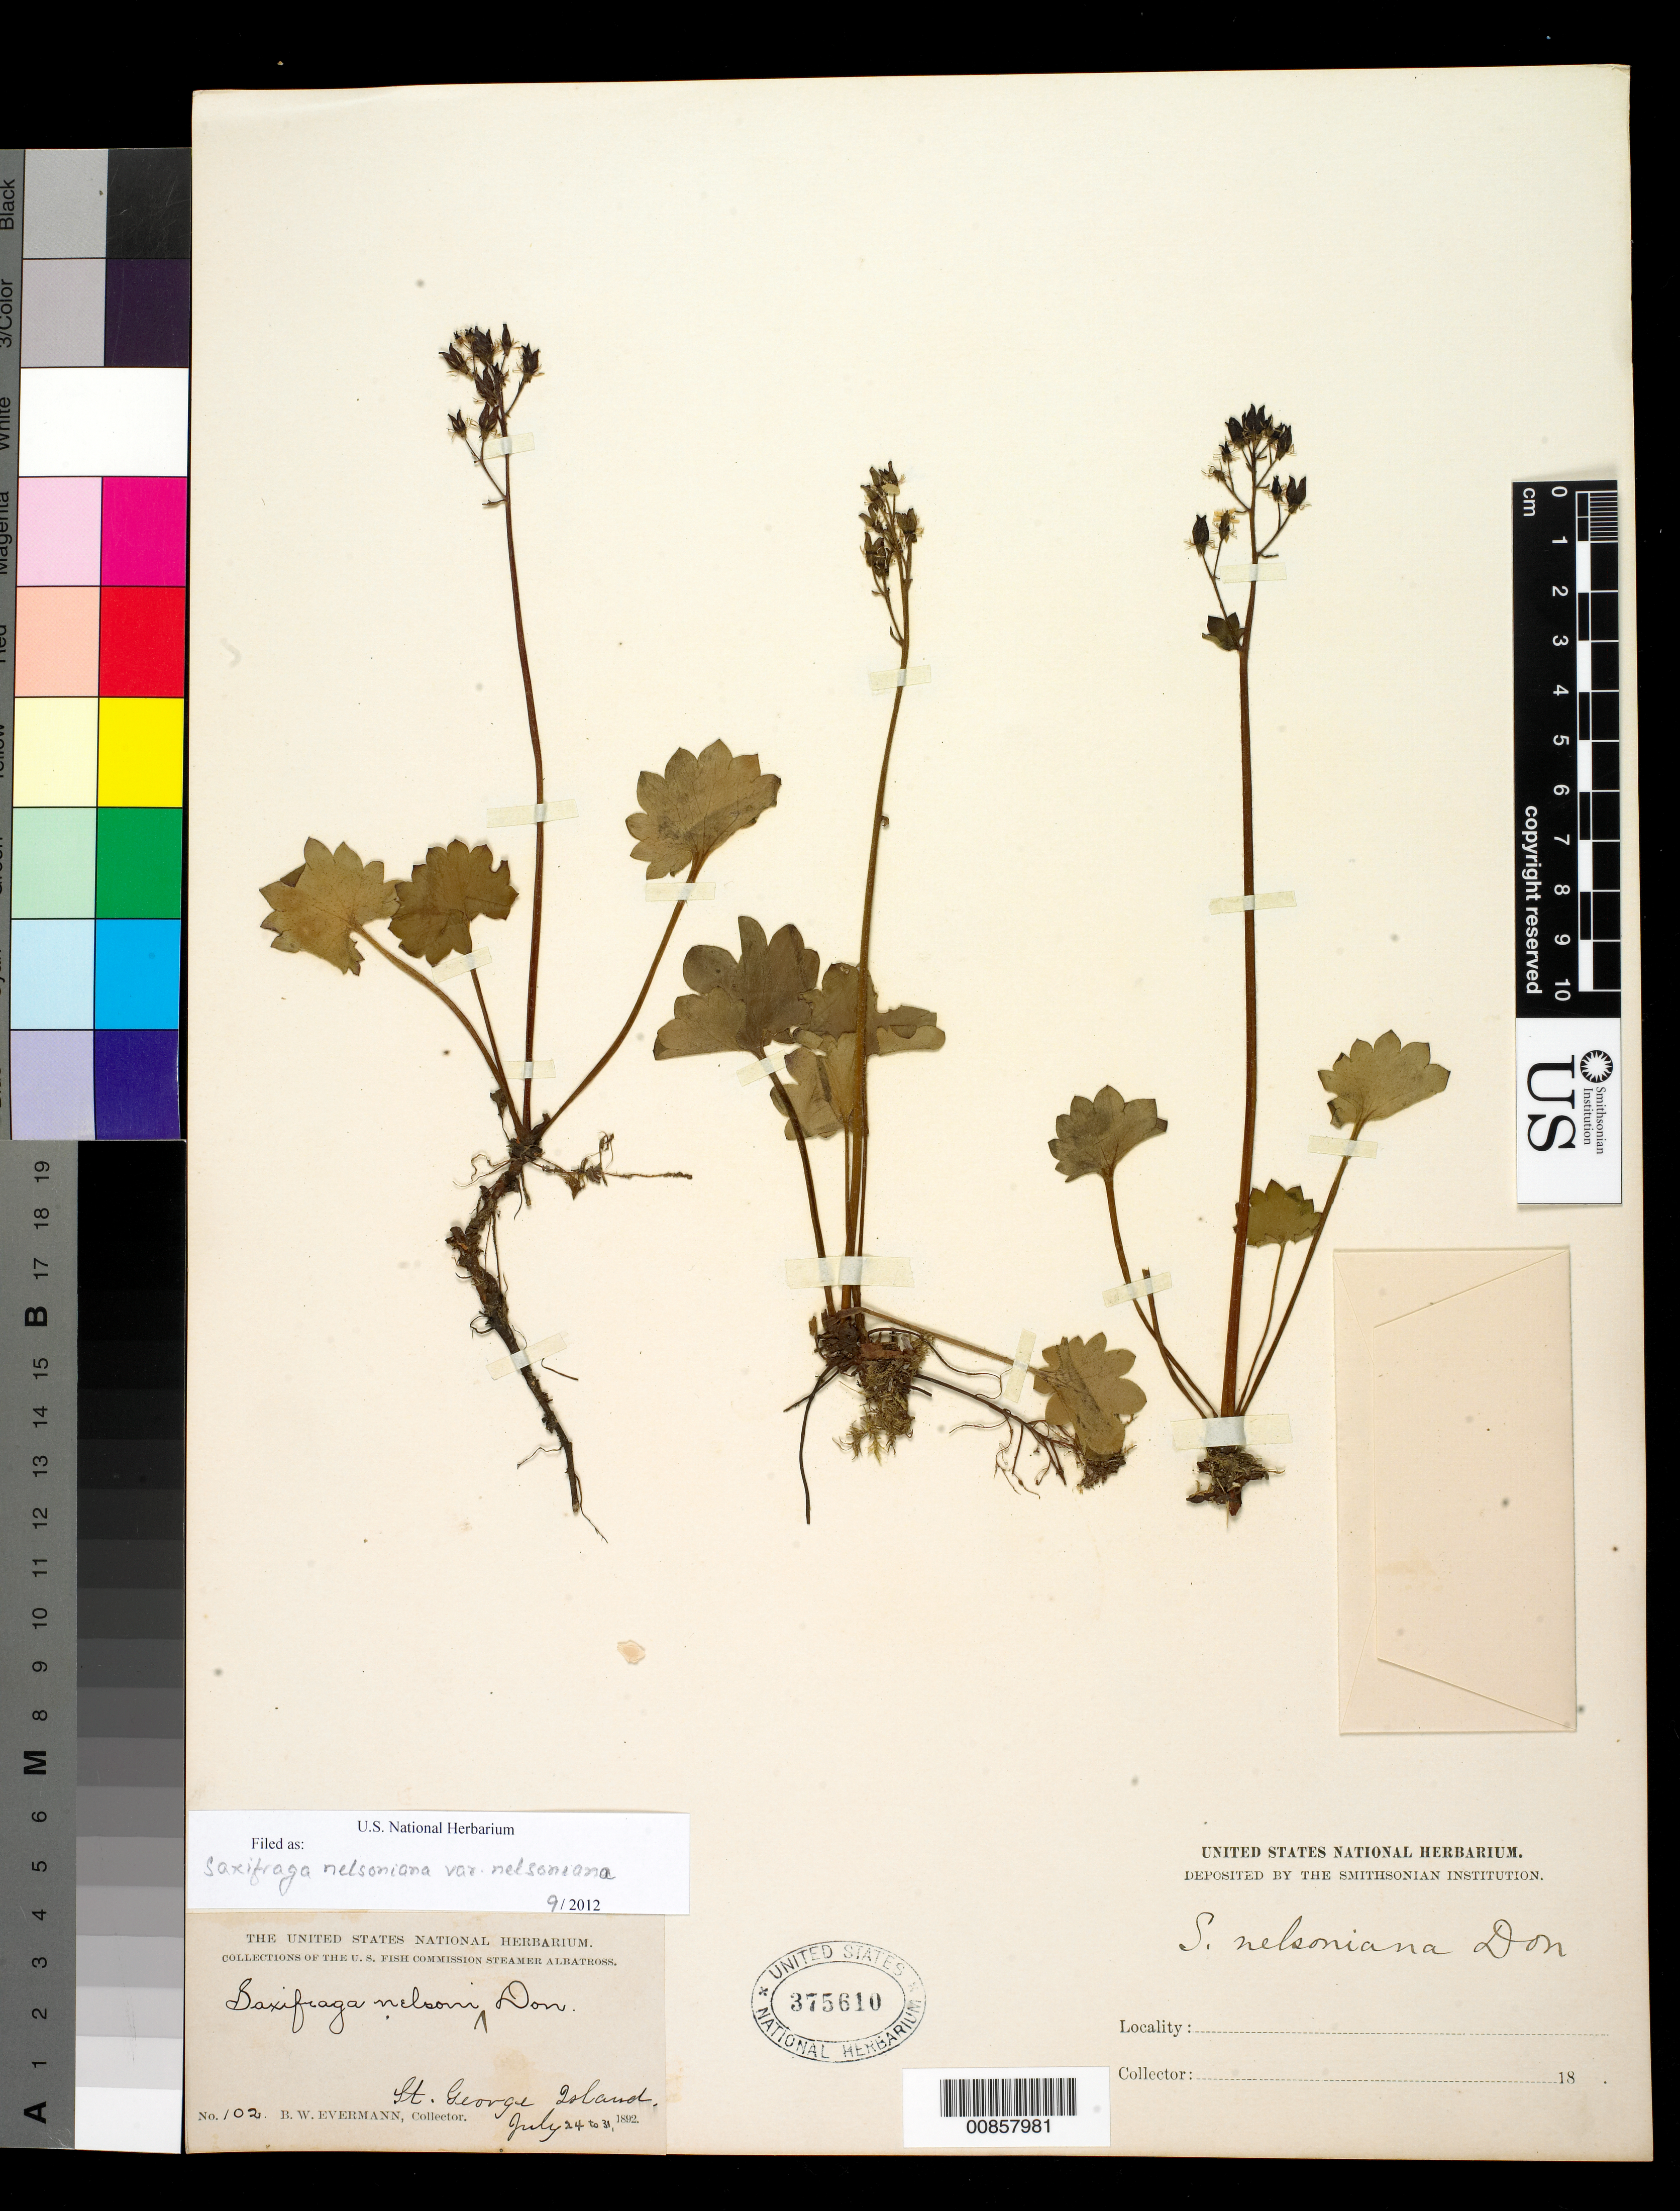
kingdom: Plantae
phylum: Tracheophyta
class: Magnoliopsida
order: Saxifragales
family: Saxifragaceae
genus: Micranthes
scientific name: Micranthes nelsoniana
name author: (D. Don) Small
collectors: B. W. Evermann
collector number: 102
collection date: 1892-07-24/1892-07-31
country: United States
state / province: Alaska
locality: St. George Island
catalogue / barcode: US 375610